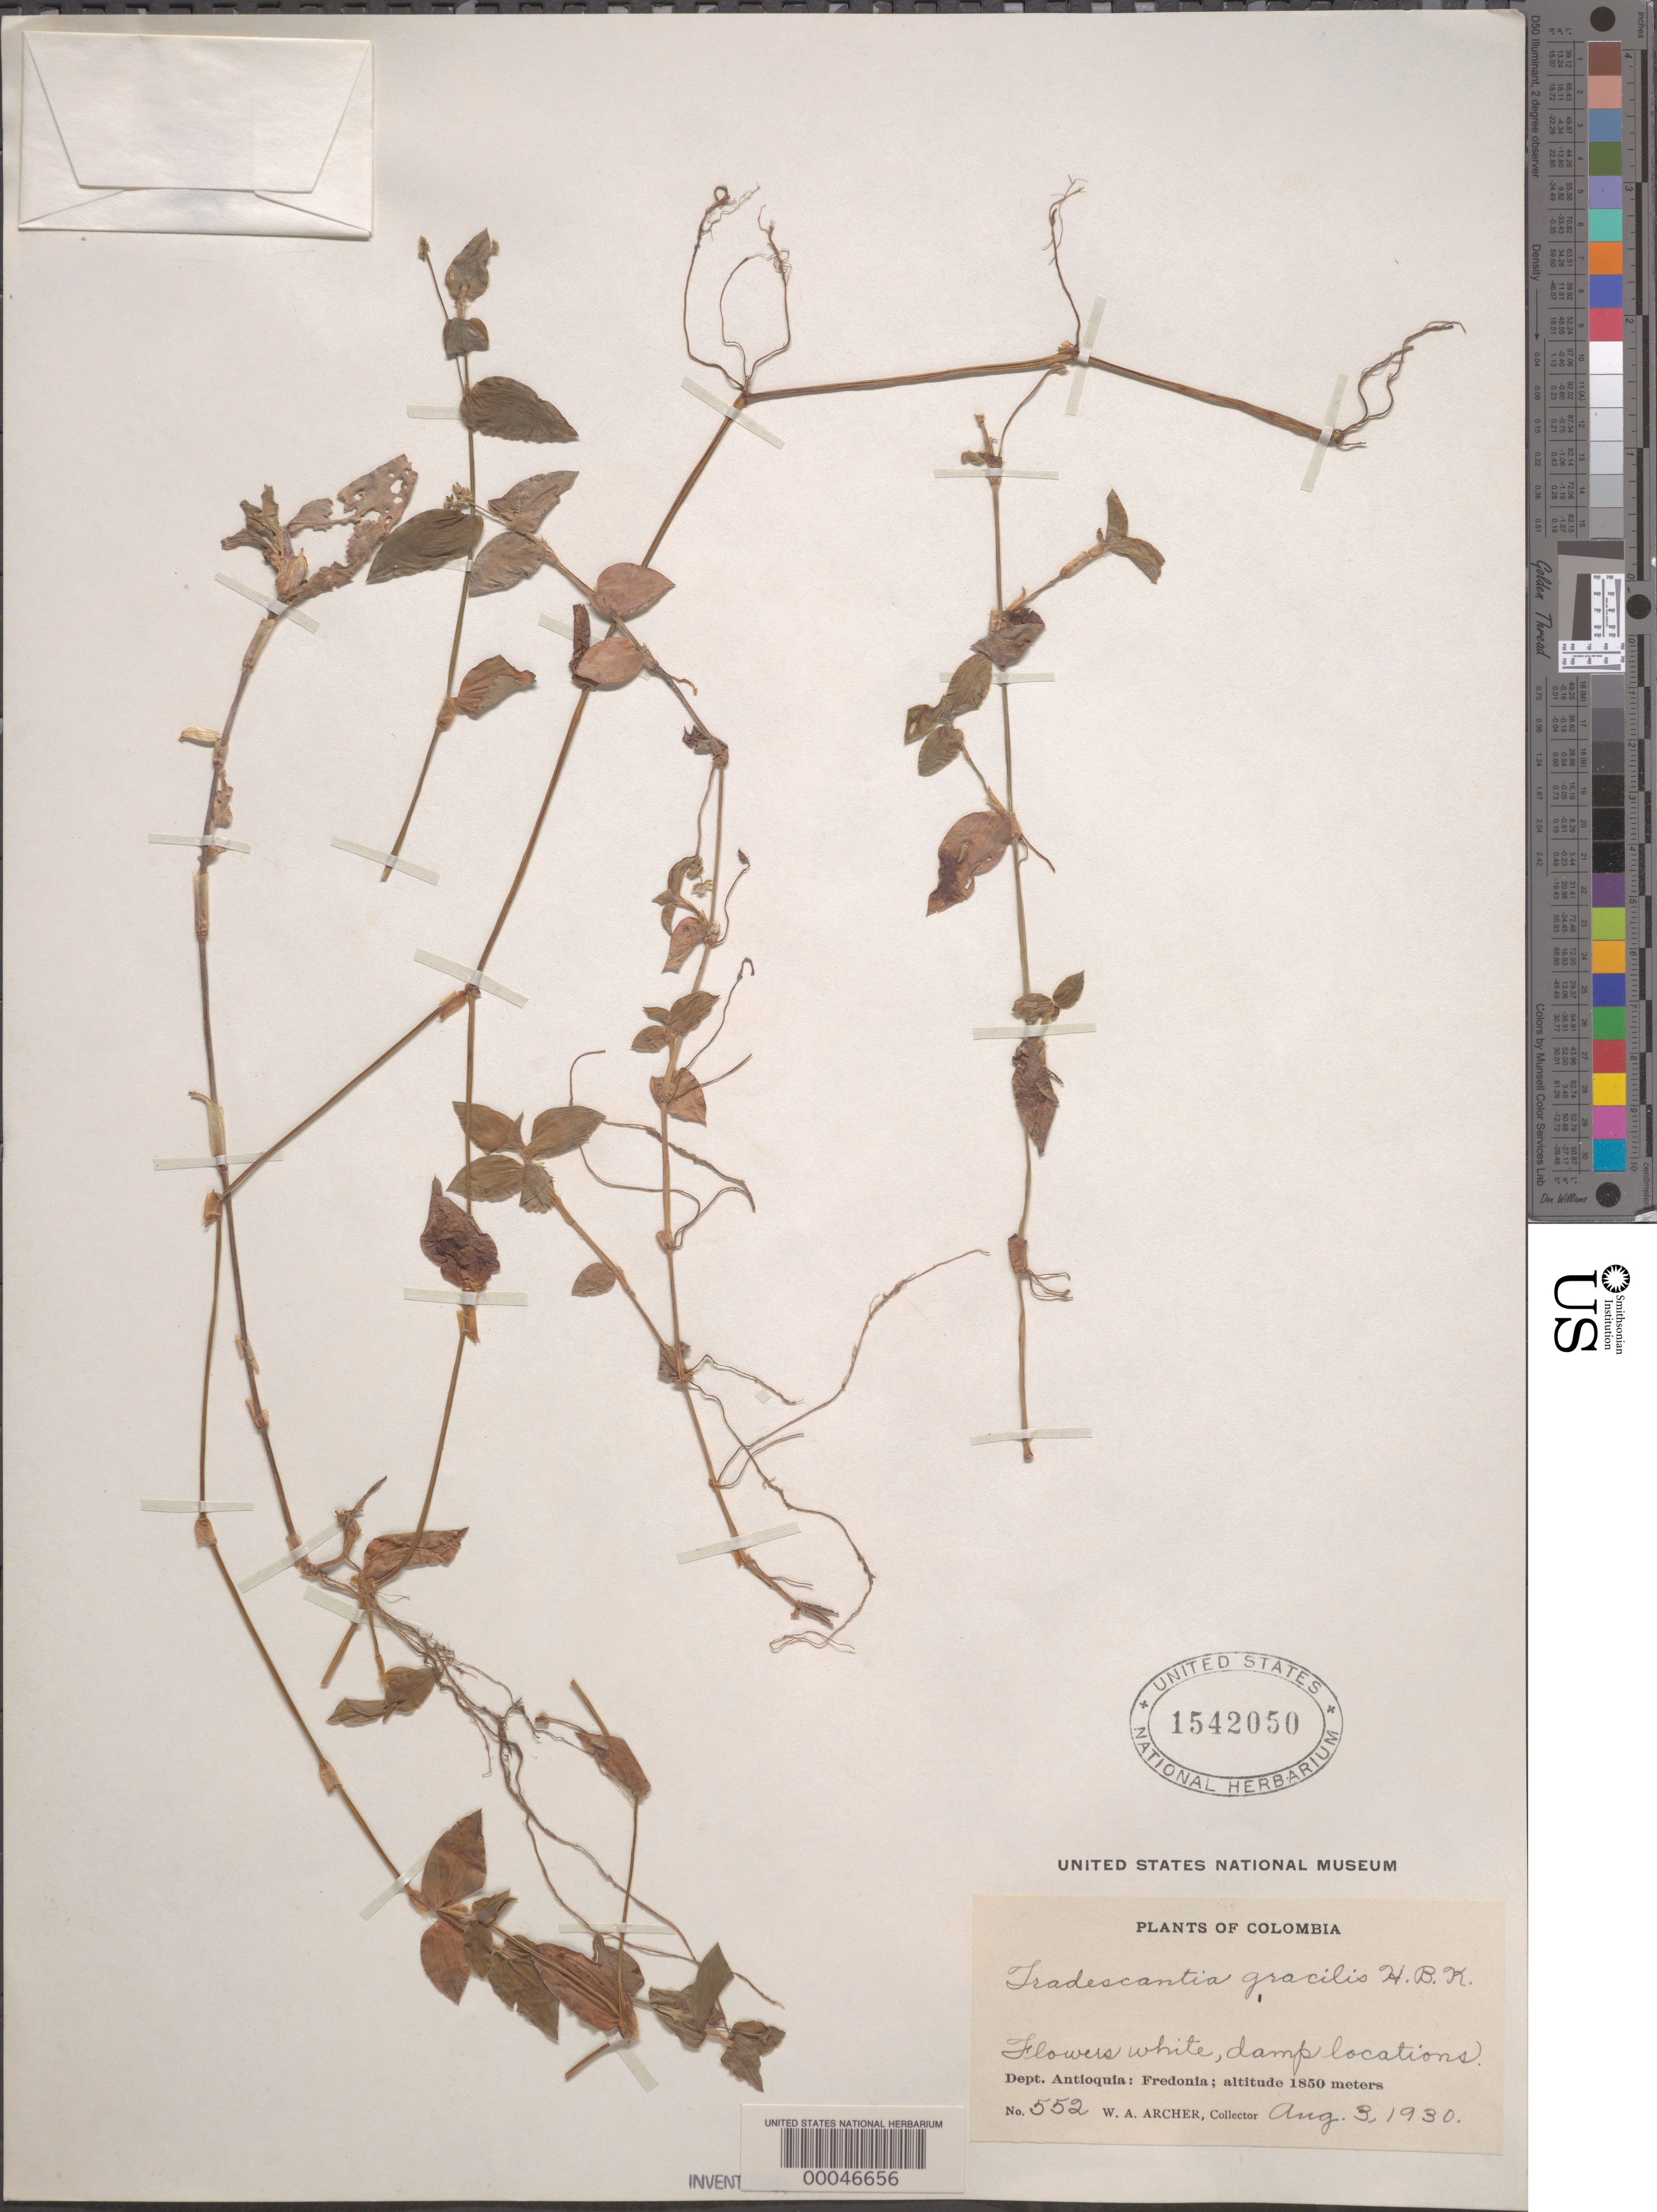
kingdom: Plantae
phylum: Tracheophyta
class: Liliopsida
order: Commelinales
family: Commelinaceae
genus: Callisia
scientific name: Callisia gracilis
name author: (Kunth) D.R. Hunt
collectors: W. A. Archer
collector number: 552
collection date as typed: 03 Aug 1930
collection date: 1930-08-03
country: Colombia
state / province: Antioquia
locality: Fredonia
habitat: Damp areas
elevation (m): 1850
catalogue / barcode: US 1542050